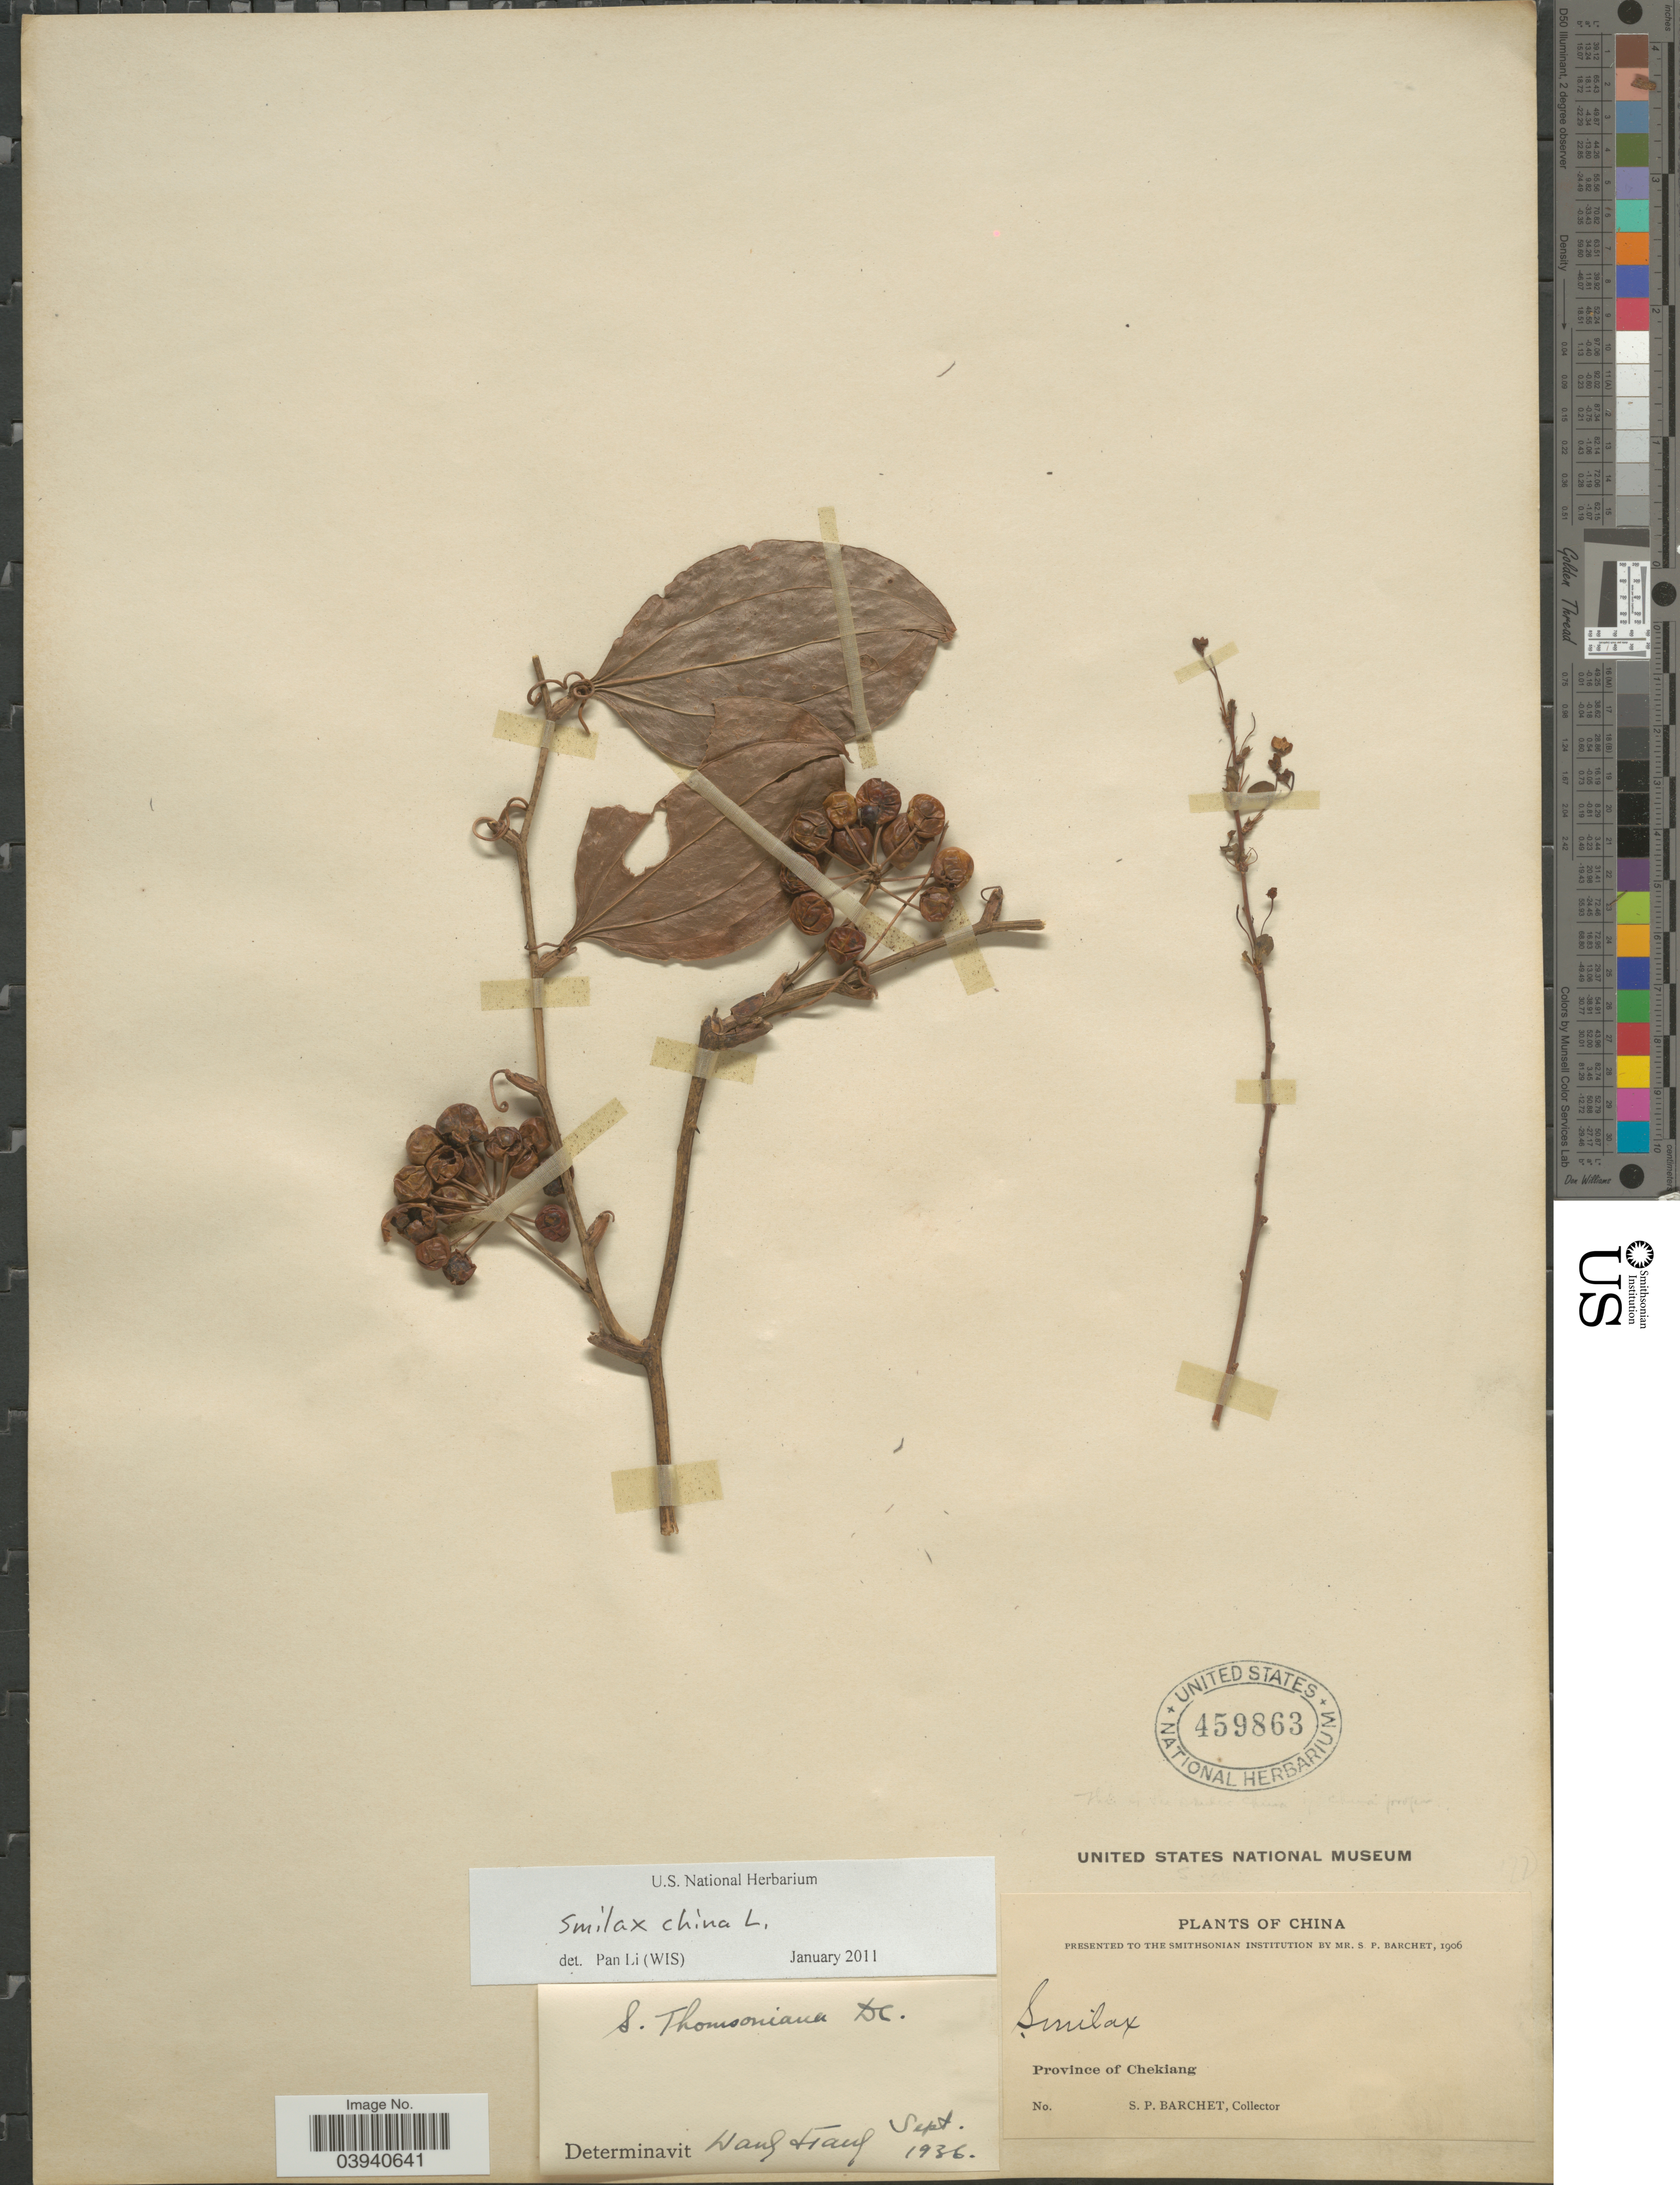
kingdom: Plantae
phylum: Tracheophyta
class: Liliopsida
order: Liliales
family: Smilacaceae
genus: Smilax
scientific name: Smilax china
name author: L.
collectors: S. P. Barchet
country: China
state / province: Zhejiang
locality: Province of Chekiang.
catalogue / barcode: US 459863